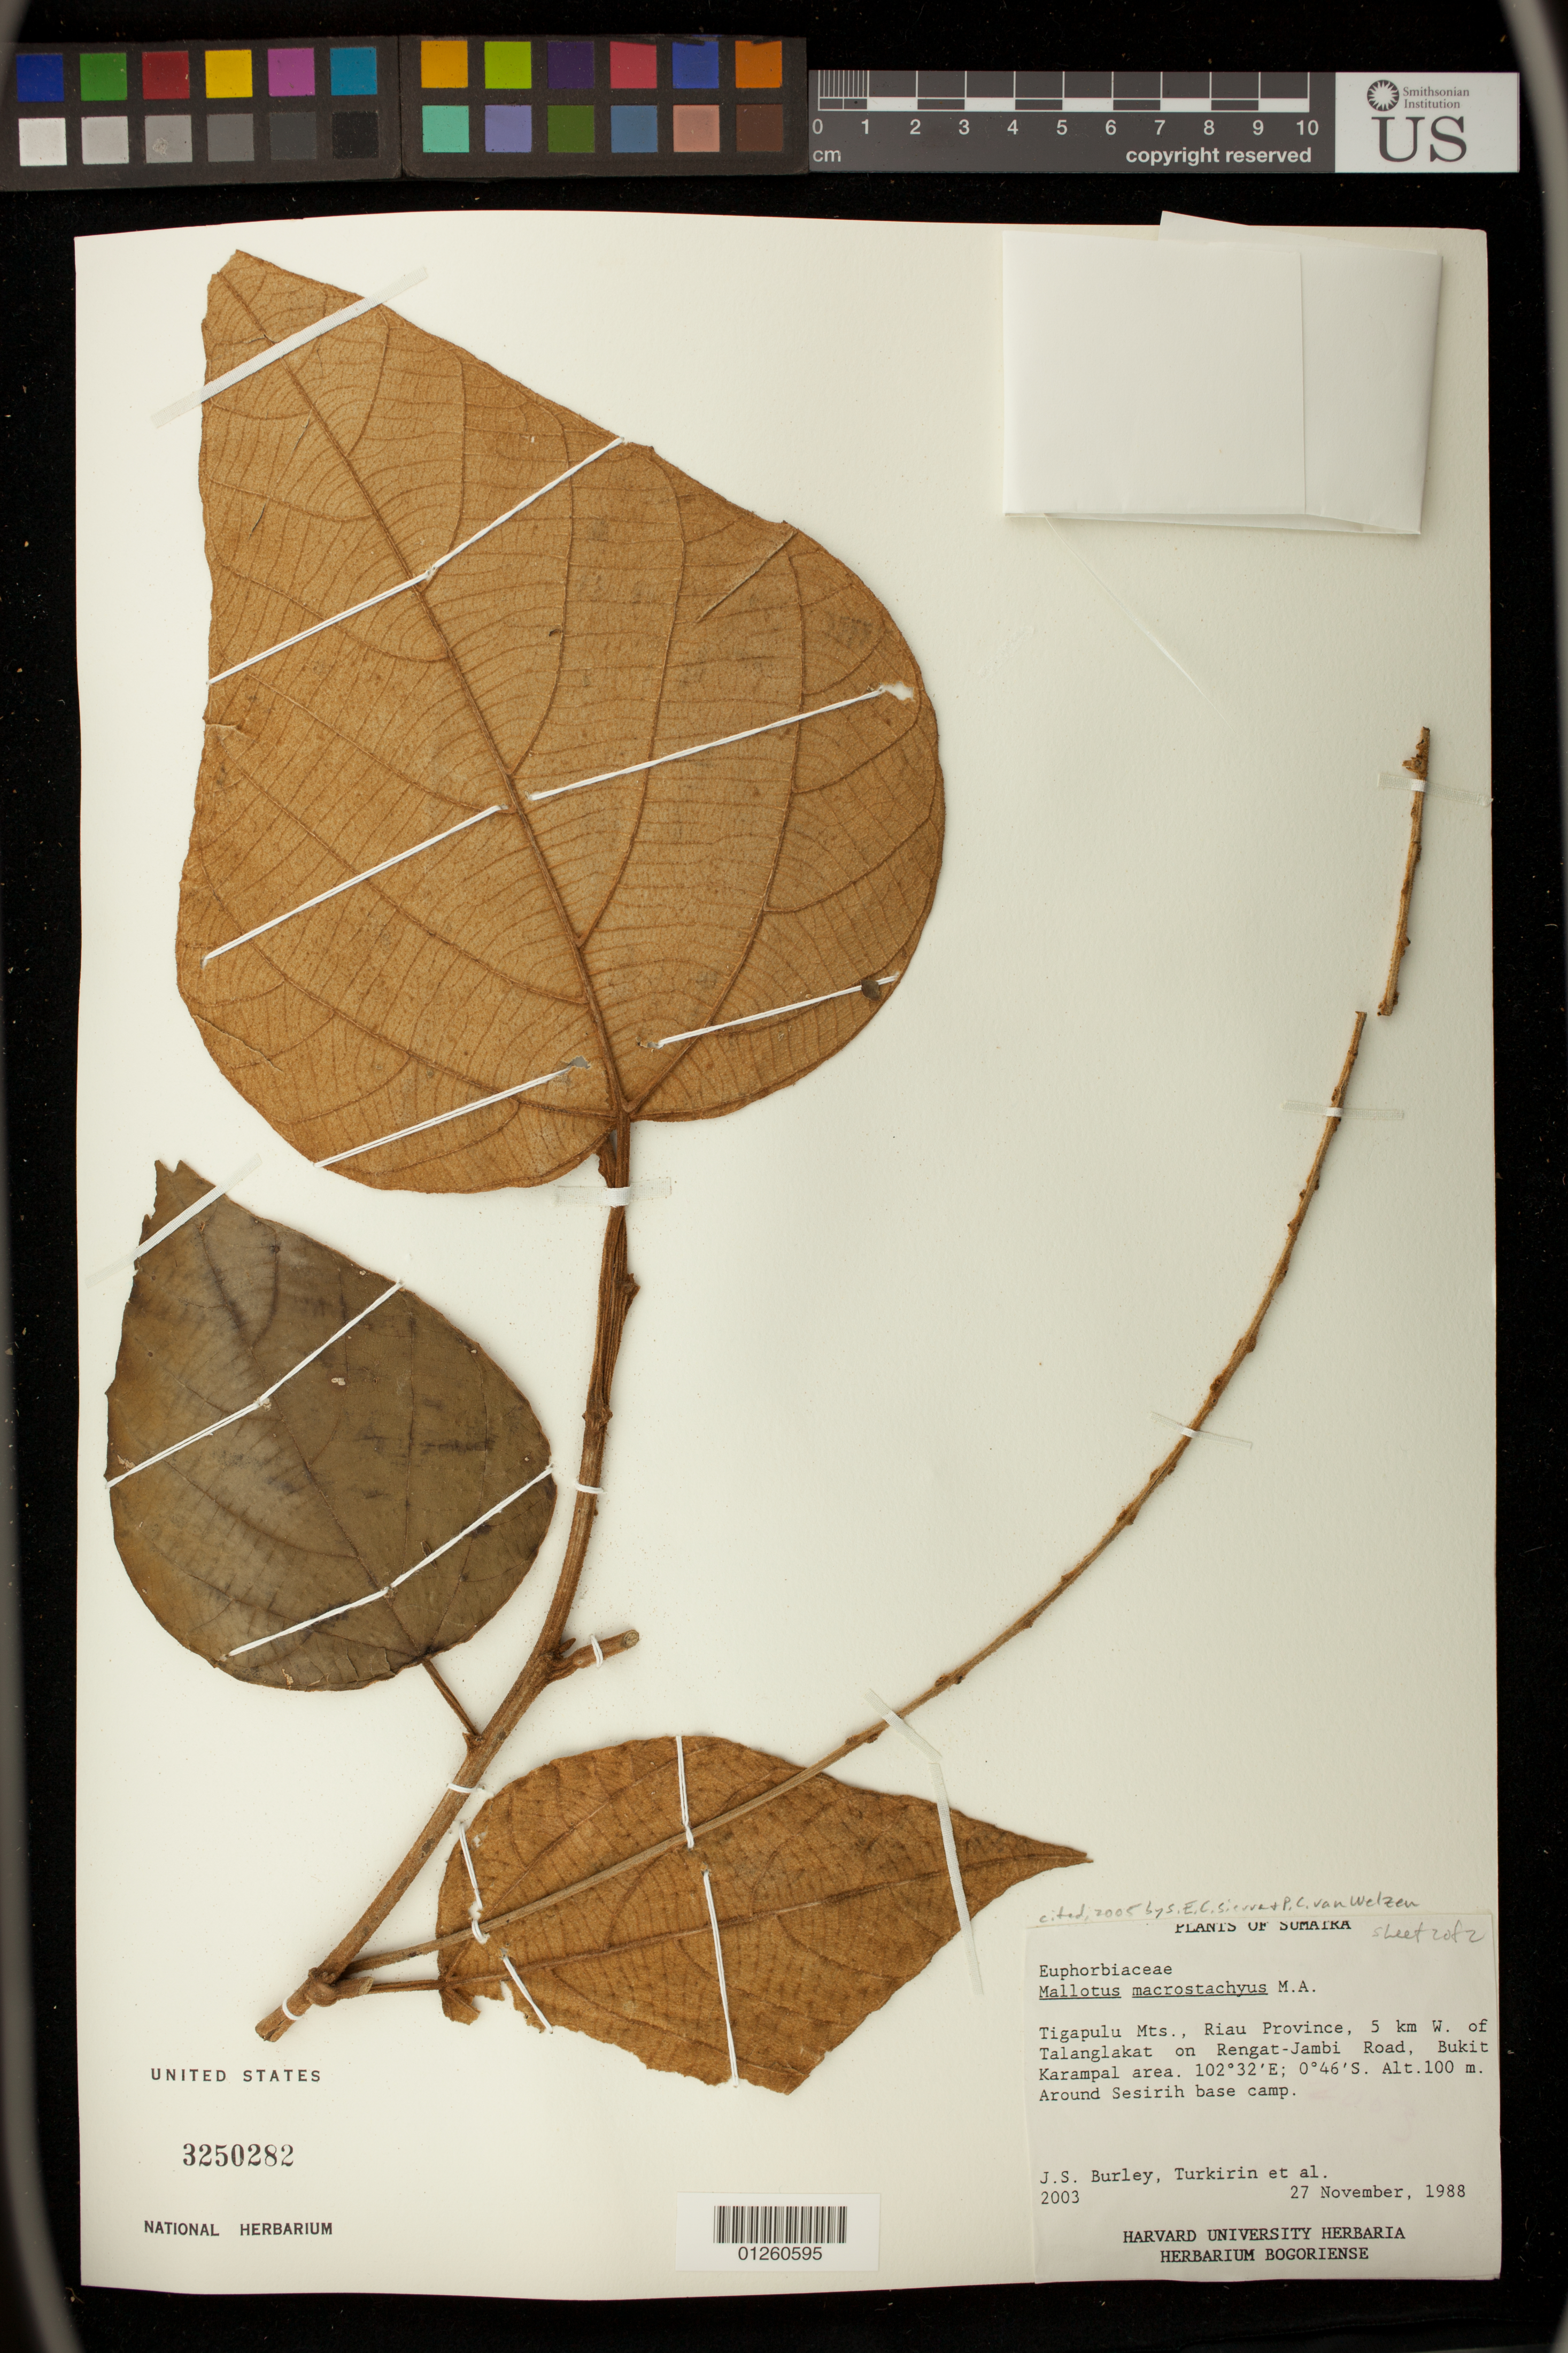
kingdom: Plantae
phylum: Tracheophyta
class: Magnoliopsida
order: Malpighiales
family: Euphorbiaceae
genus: Mallotus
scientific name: Mallotus macrostachyus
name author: (Miq.) Müll. Arg.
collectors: J. S. Burley & -. Turkirin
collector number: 2003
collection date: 1988-11-27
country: Indonesia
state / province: Sumatra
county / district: Riau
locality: Tigapulu Mts., 5 km W. of Talanglakat on Rengat-Jambi Road, Bukit Karampal area. Around Sesirih Base camp.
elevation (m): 100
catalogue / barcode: US 3250282